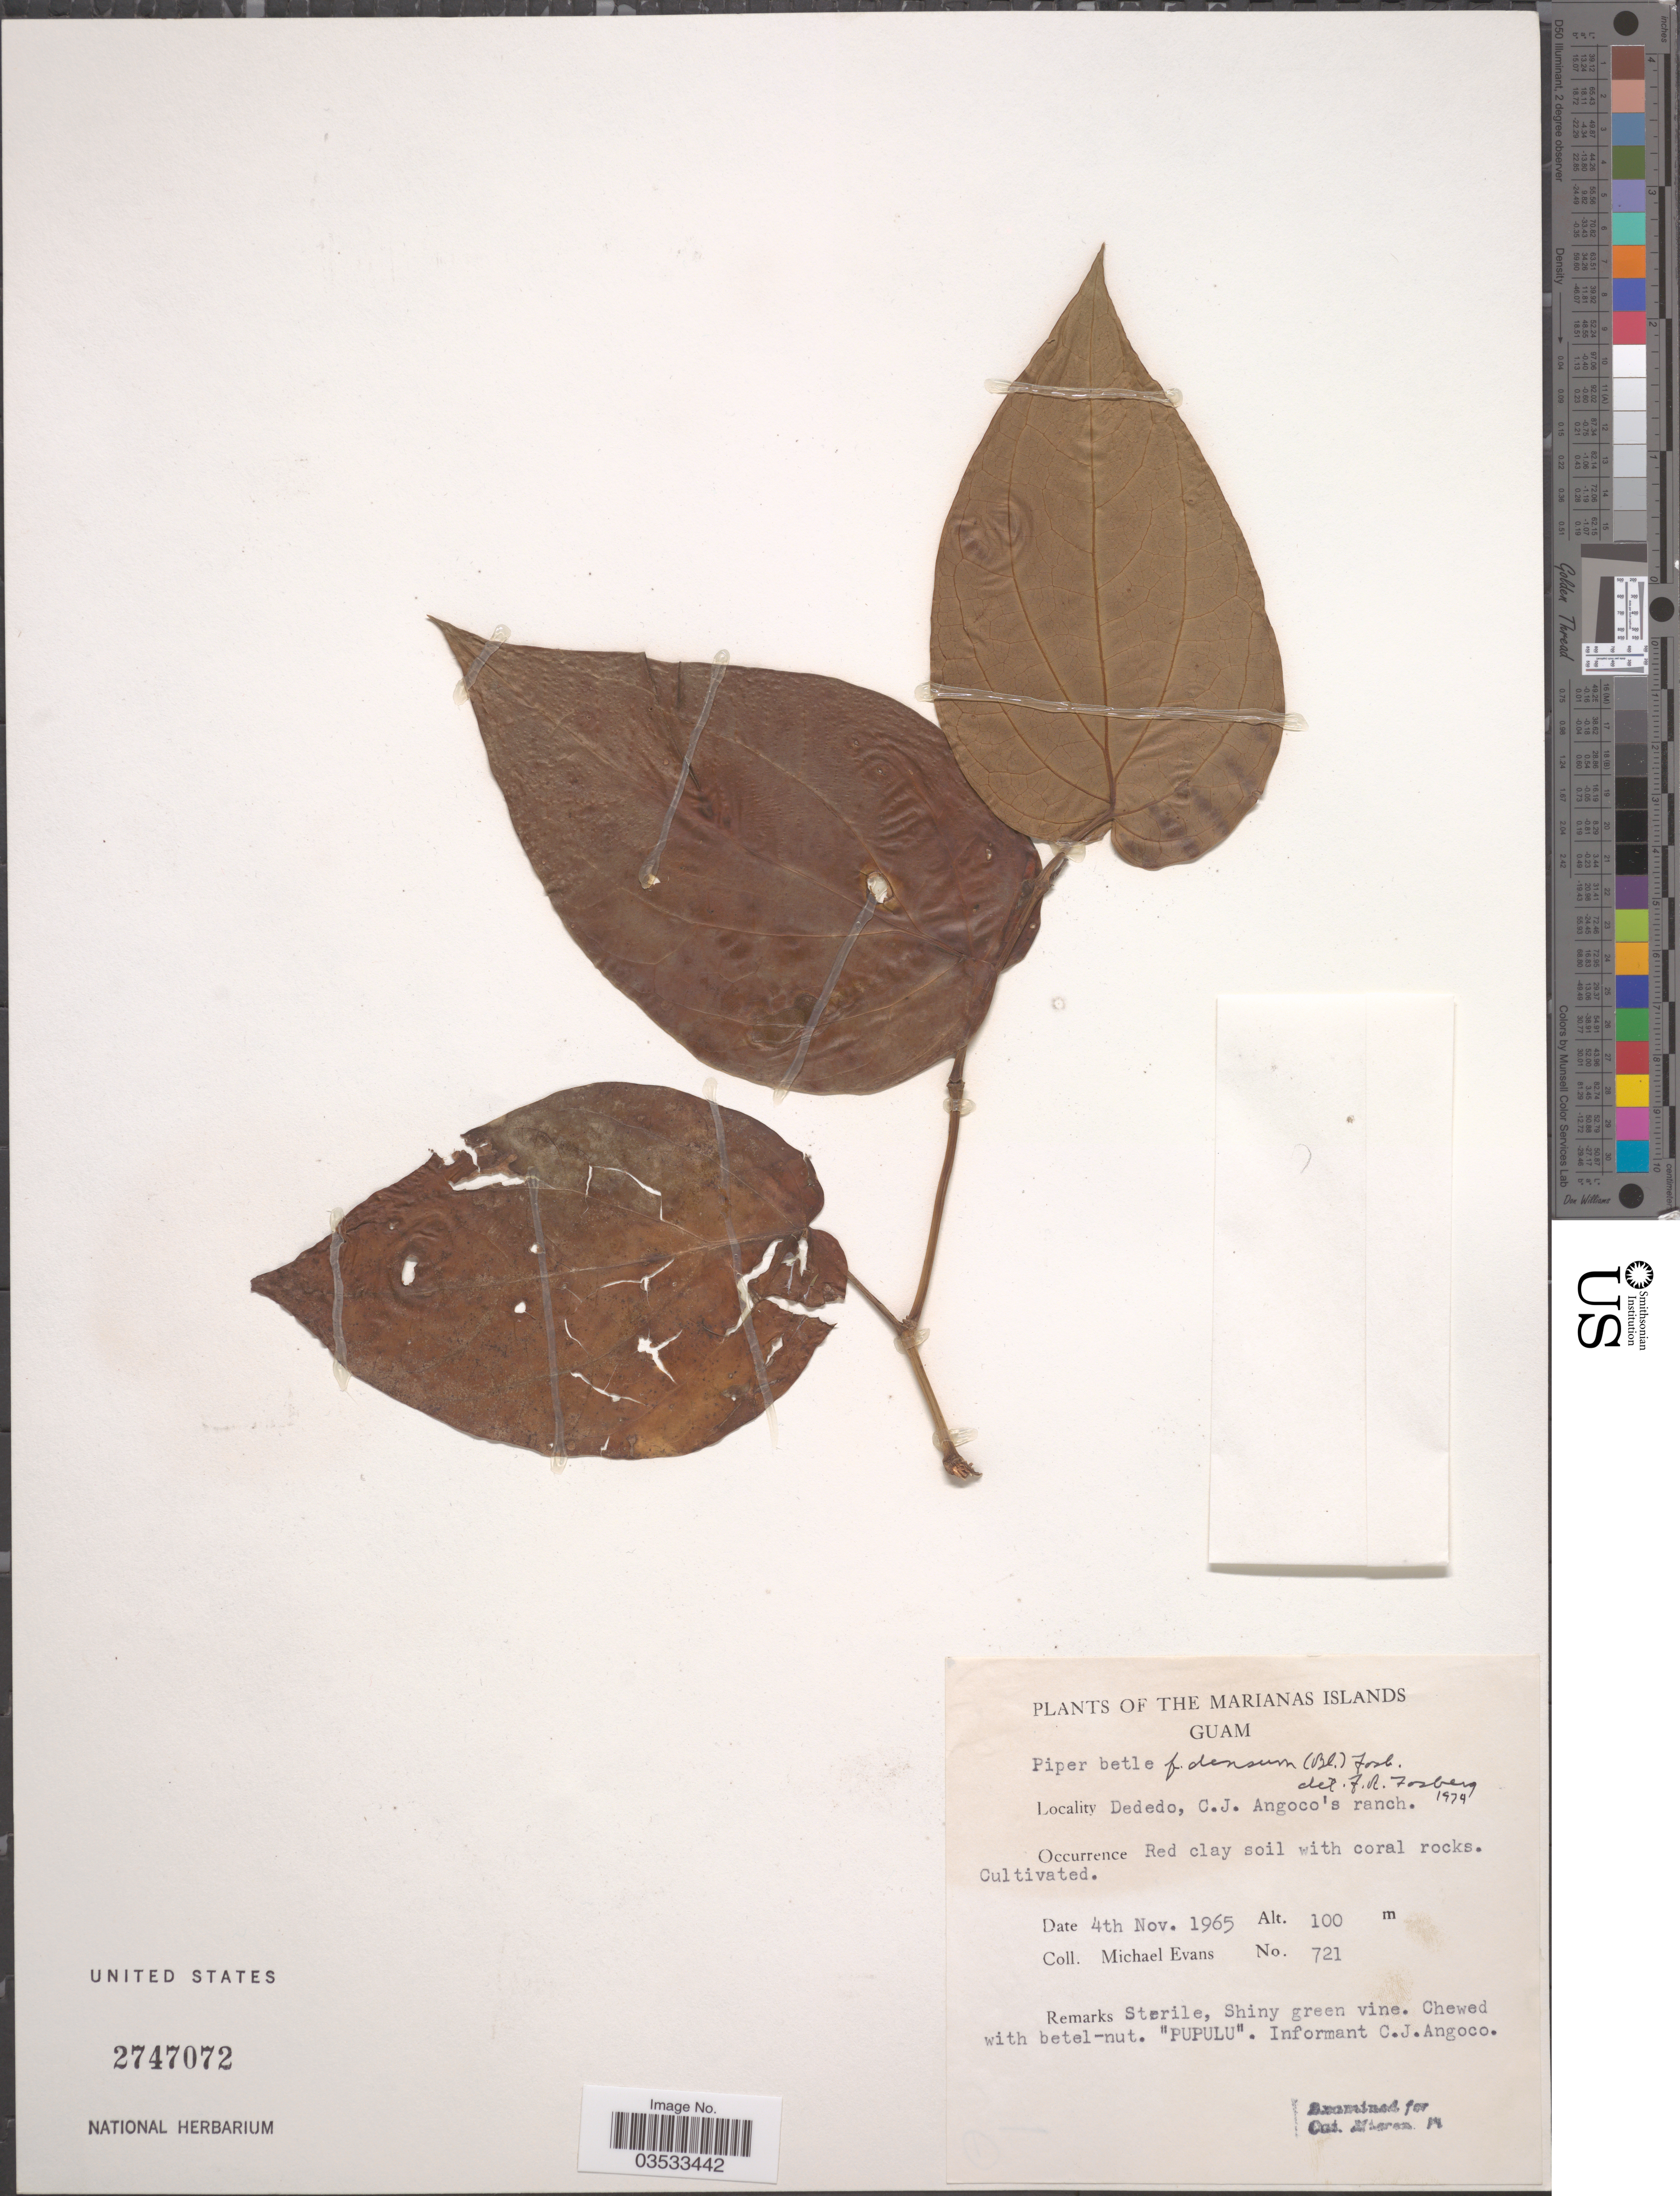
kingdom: Plantae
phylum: Tracheophyta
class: Magnoliopsida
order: Piperales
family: Piperaceae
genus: Piper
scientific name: Piper betle f. densum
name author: (Blume) Fosberg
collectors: M. Evans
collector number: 721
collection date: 1965-11-04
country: Guam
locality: The Marianas Islands. Dededo, C.J. Angoco's ranch.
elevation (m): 100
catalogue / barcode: US 2747072